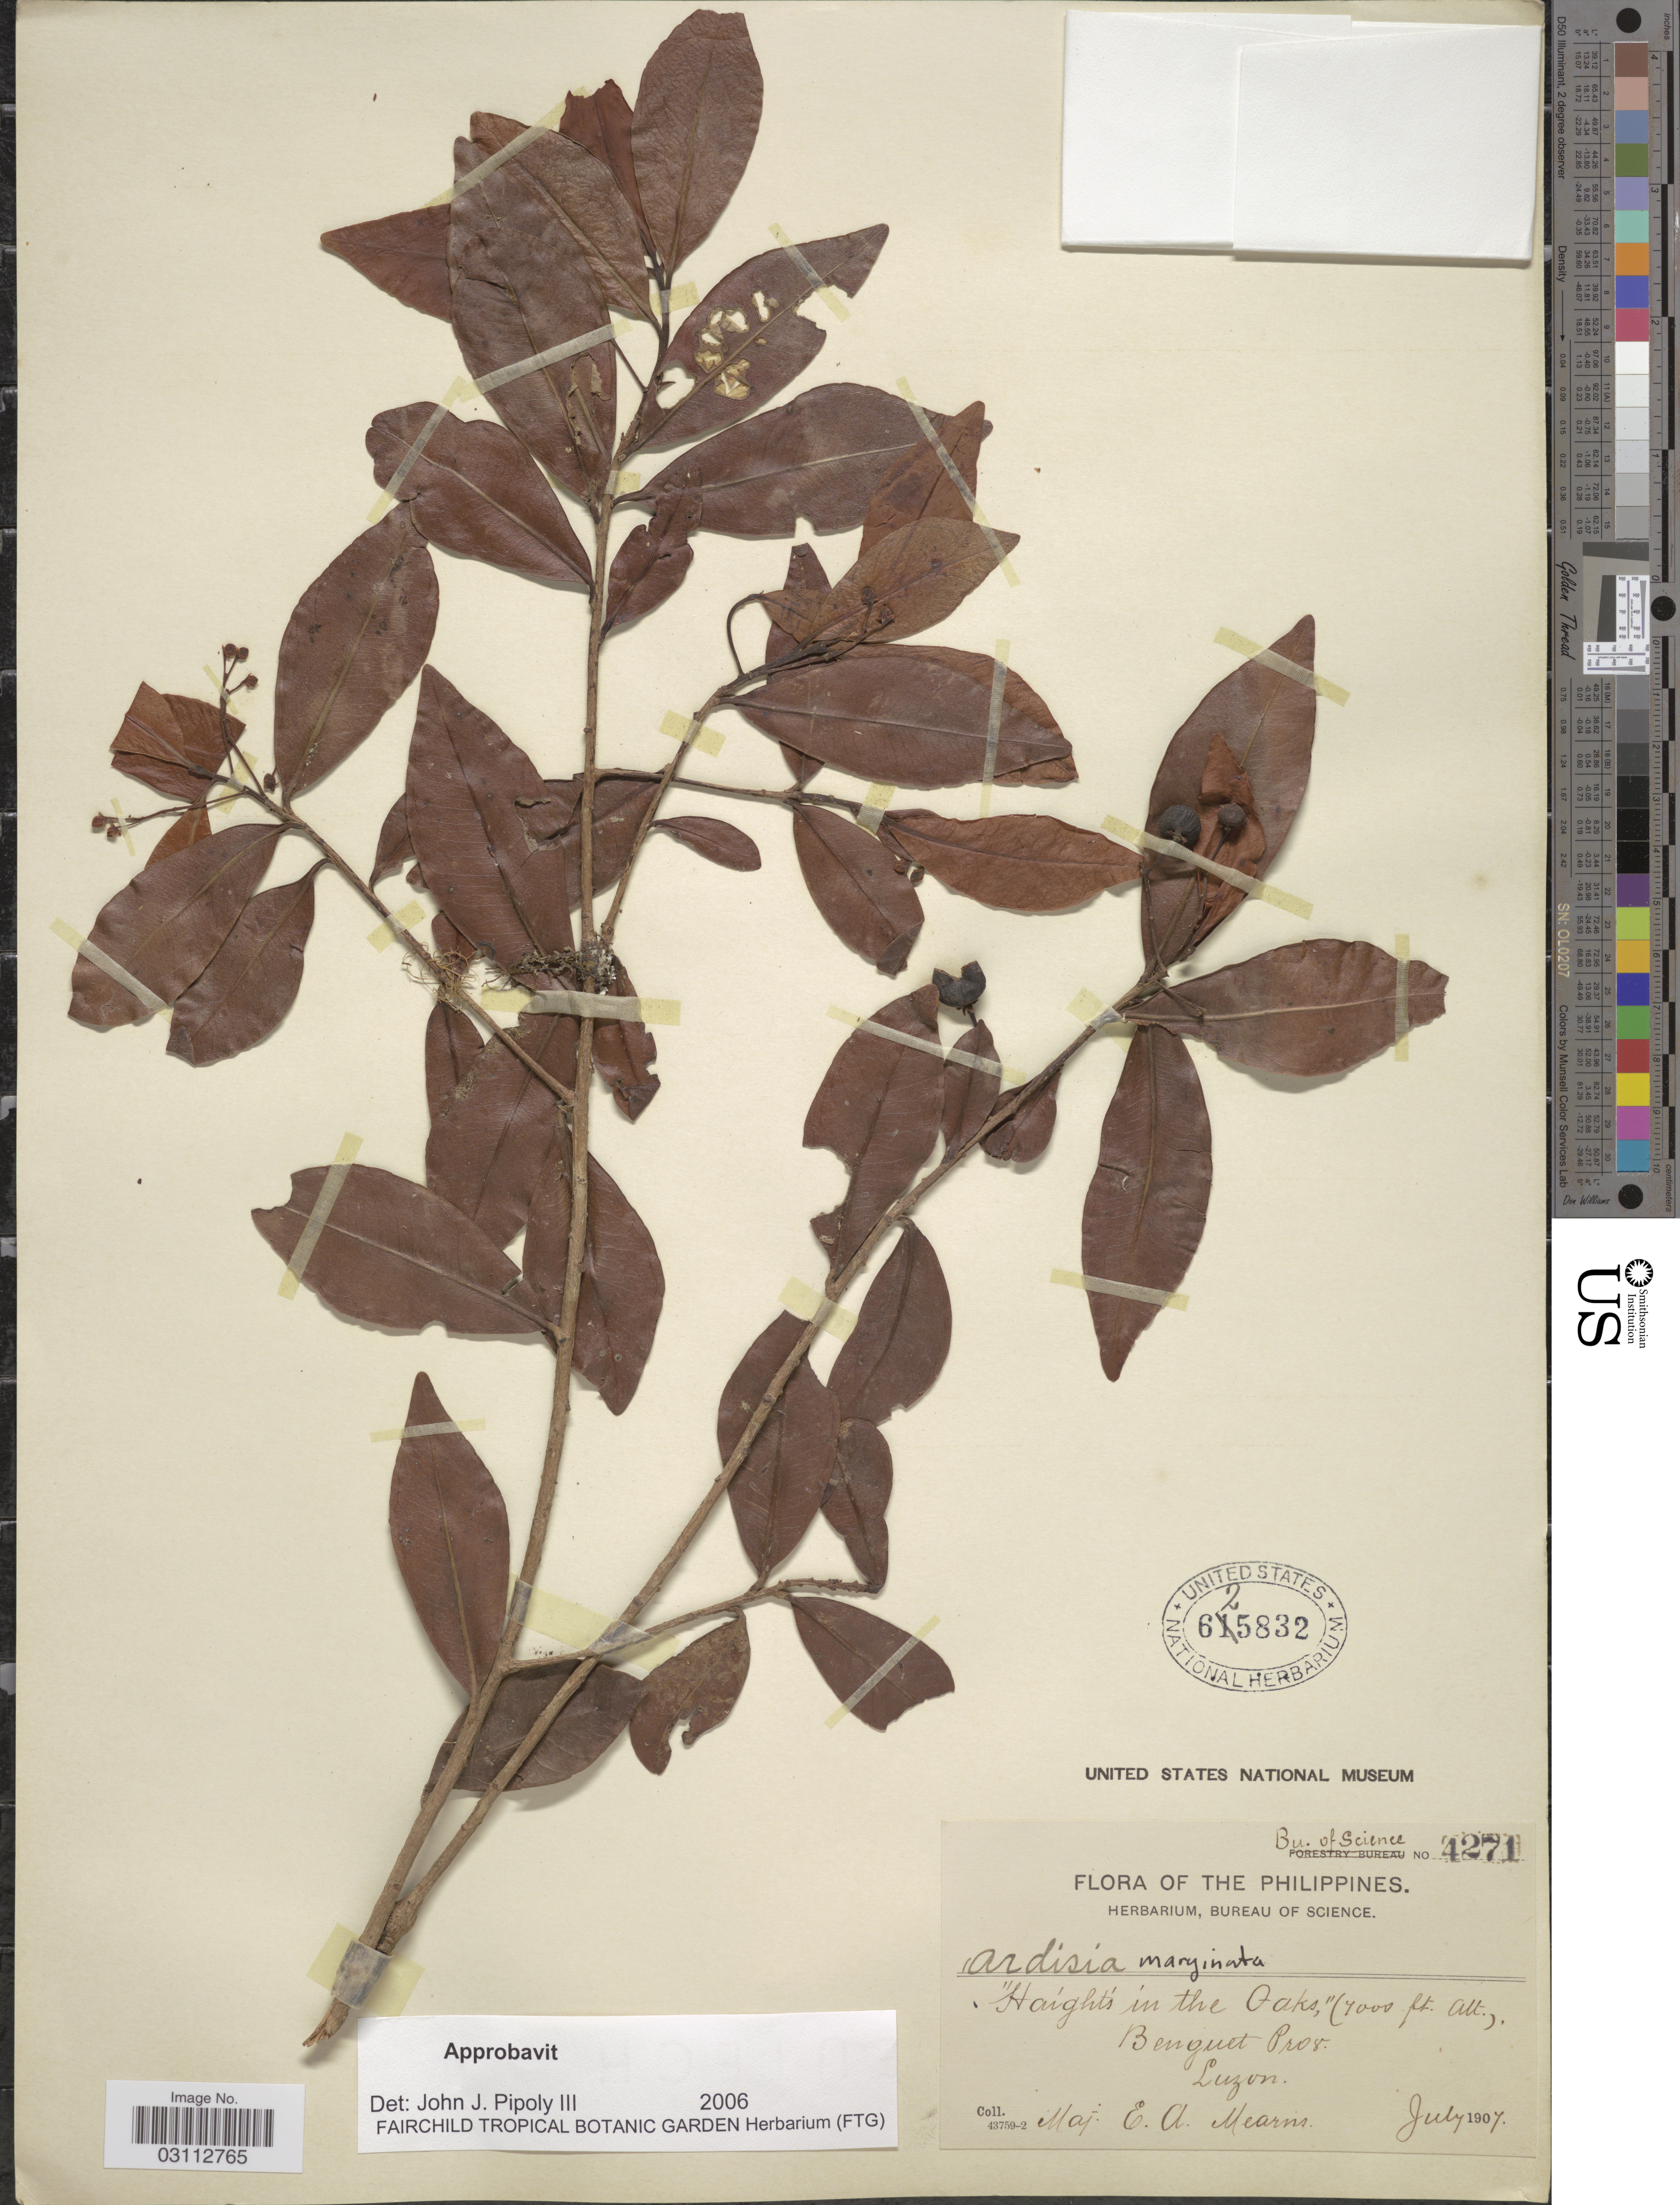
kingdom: Plantae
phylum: Tracheophyta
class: Magnoliopsida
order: Ericales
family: Primulaceae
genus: Ardisia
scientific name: Ardisia marginata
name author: Blume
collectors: E. A. Mearns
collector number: Bu. of science 4271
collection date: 1907-07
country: Philippines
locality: Benguet Prov., Luzon.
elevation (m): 2134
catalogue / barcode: US 625832